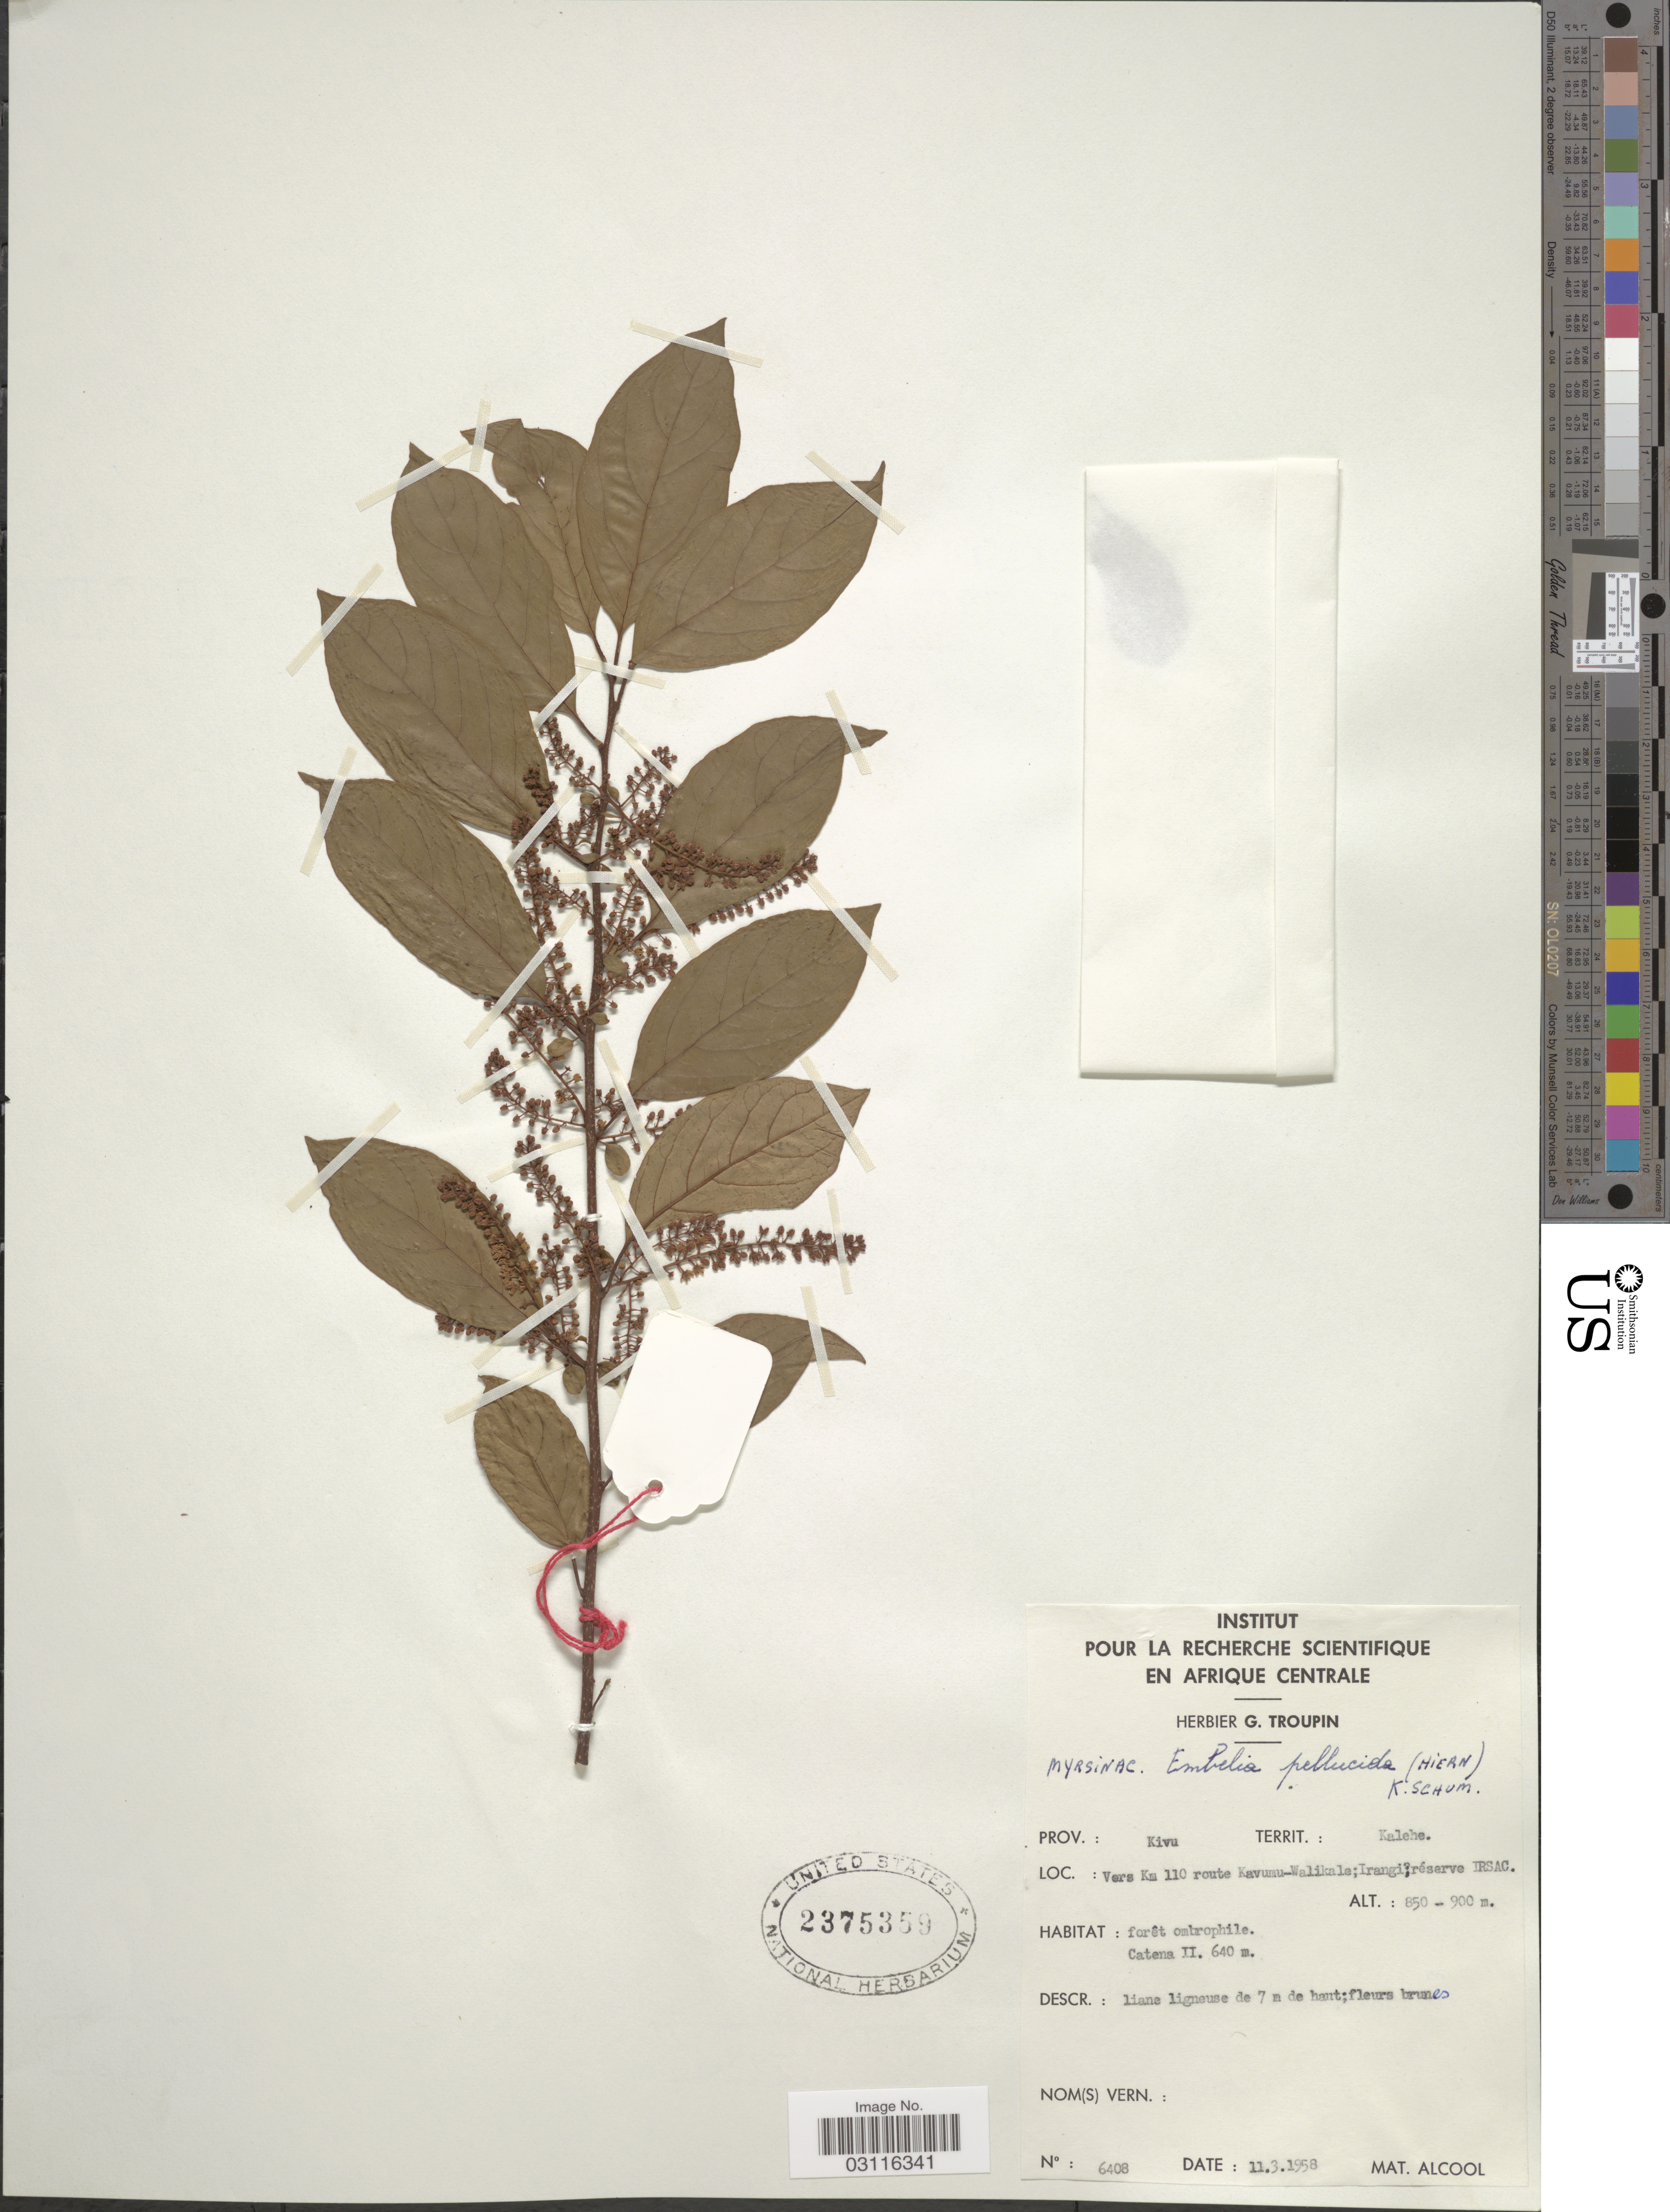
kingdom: Plantae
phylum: Tracheophyta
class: Magnoliopsida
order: Ericales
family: Primulaceae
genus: Embelia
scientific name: Embelia pellucida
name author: (Hiern) K. Schum.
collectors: ex herb. G. Troupin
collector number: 6408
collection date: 1958-03-11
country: Congo, Democratic Republic of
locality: Prov.: Kivu. Territ.: Kalehe. Vers Km 110 route Kavumu-Walikale; Irangi; réserve IRSAC. Catena II. 640m.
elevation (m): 850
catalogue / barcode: US 2375359